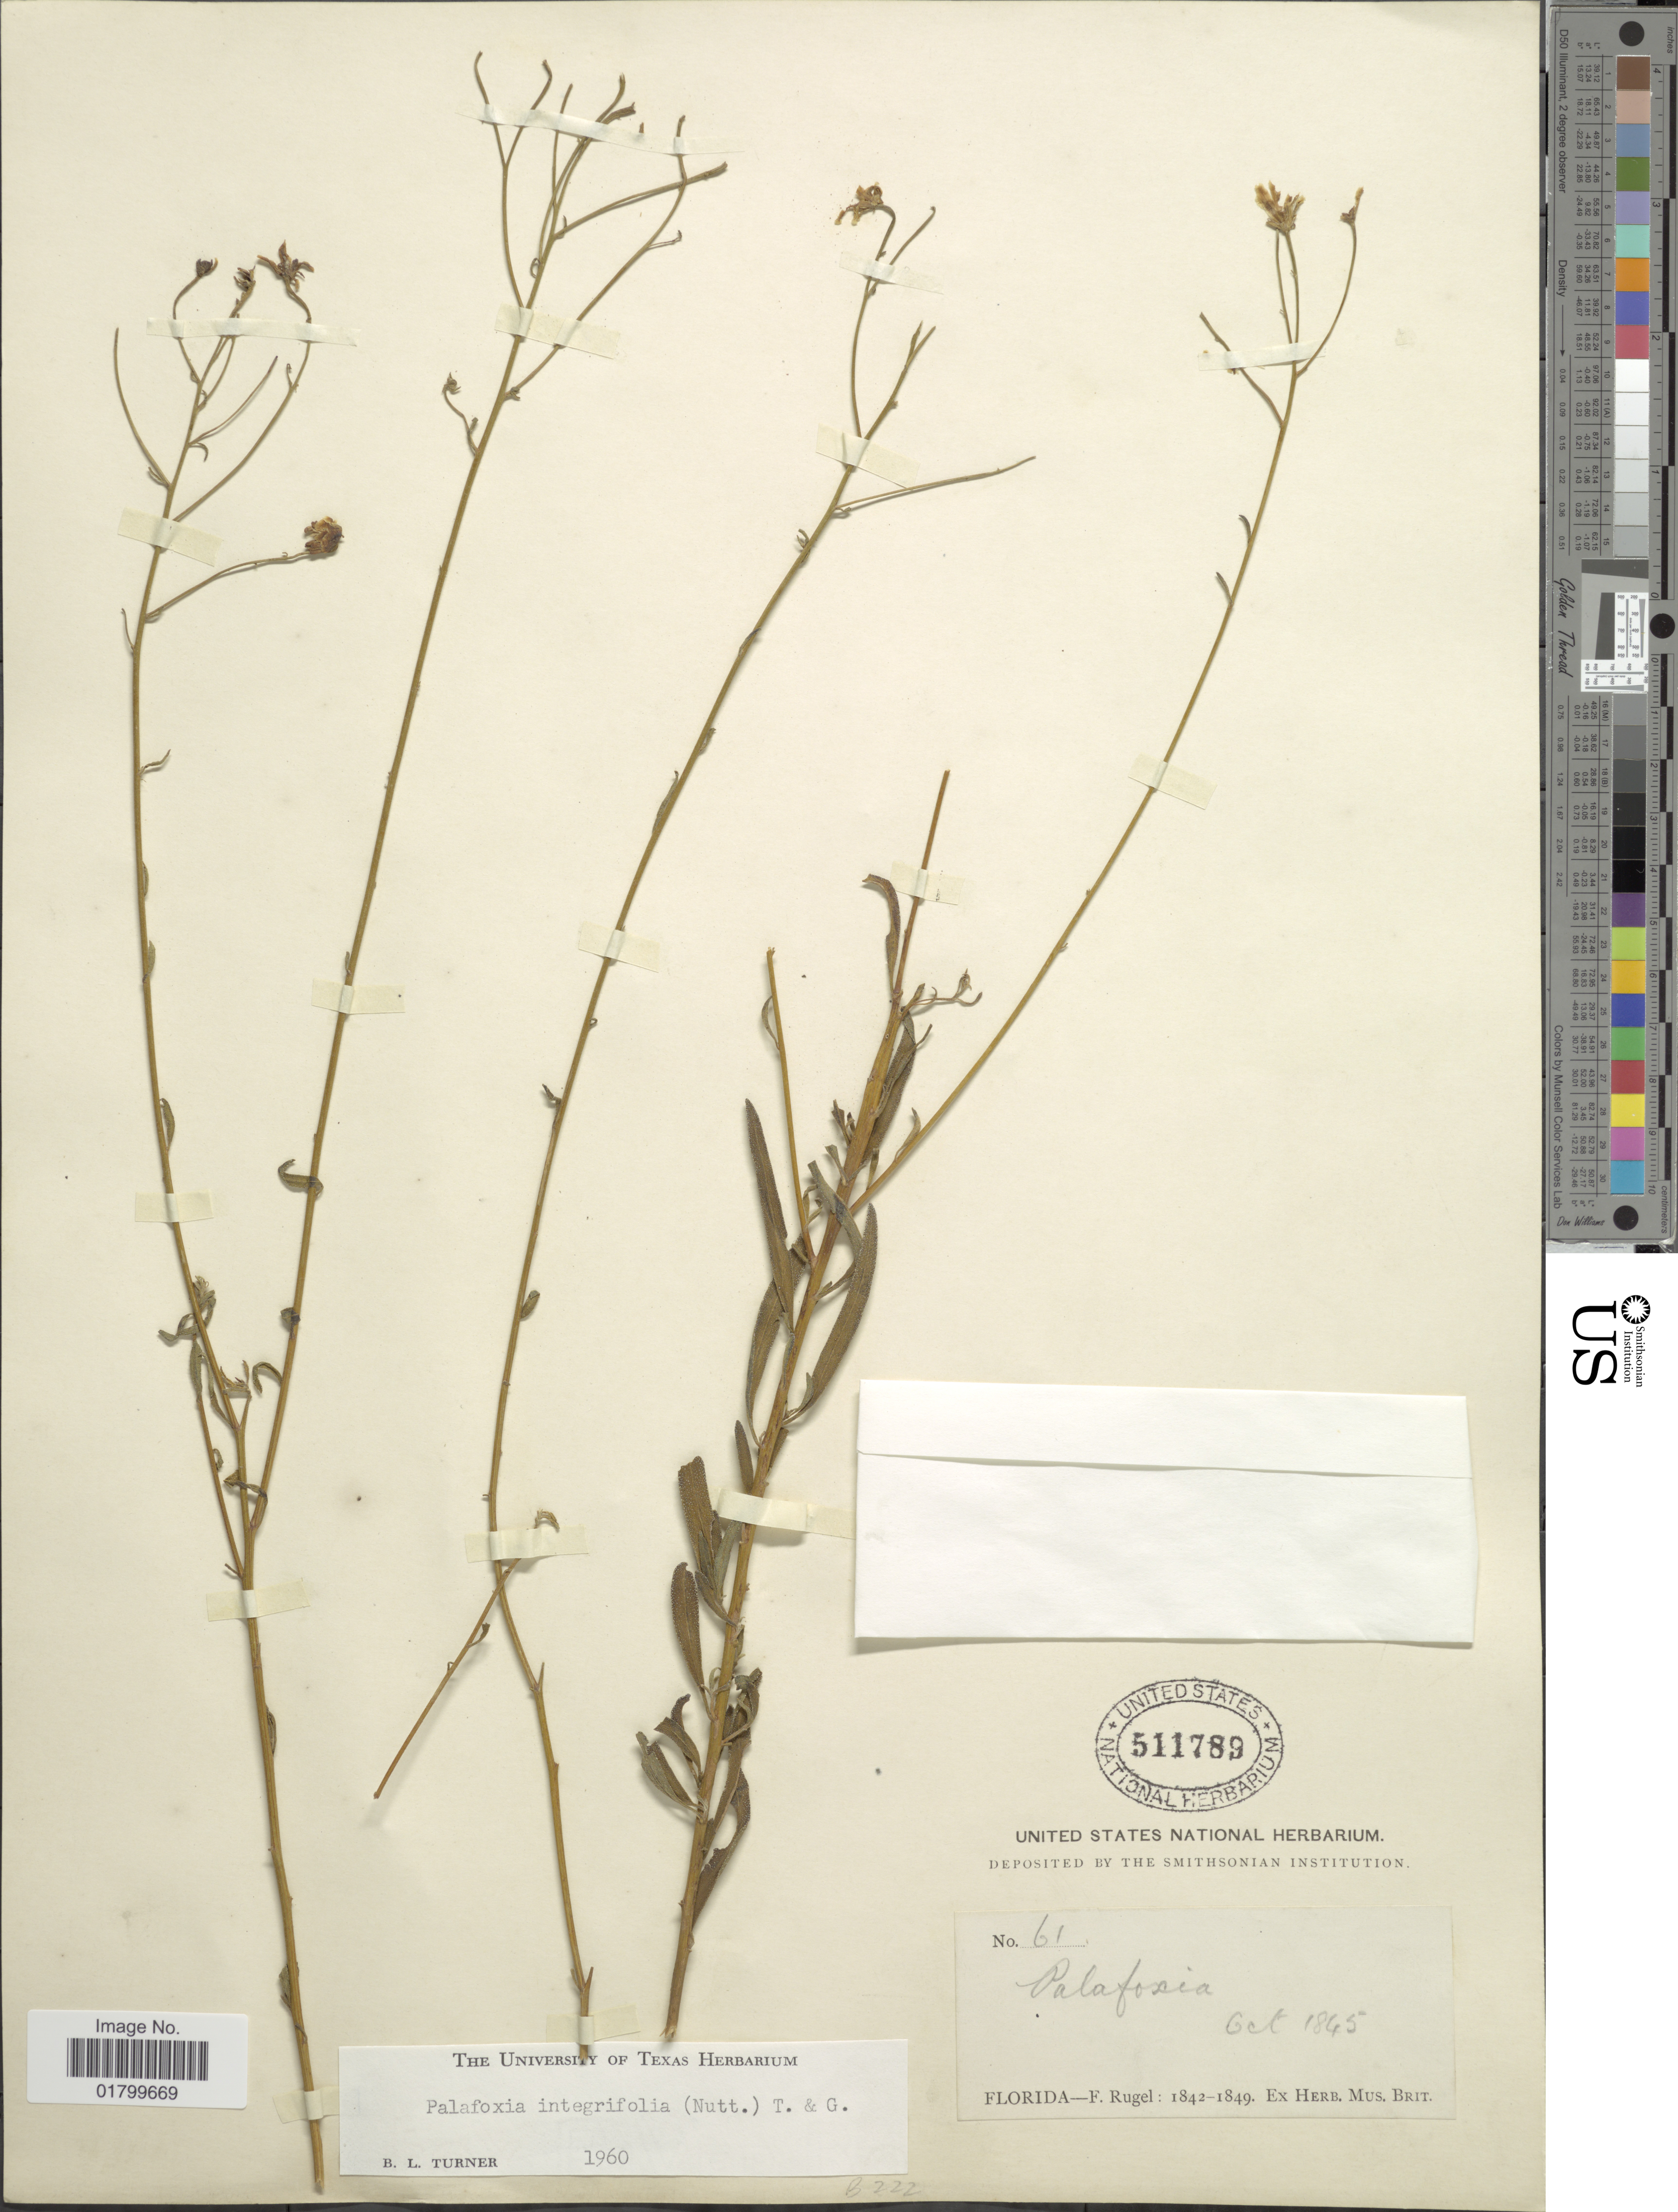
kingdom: Plantae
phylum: Tracheophyta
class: Magnoliopsida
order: Asterales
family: Asteraceae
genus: Palafoxia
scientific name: Palafoxia integrifolia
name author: (Nutt.) Torr. & A. Gray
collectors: F. Rugel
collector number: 61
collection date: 1845-10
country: United States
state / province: Florida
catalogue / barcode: US 511789